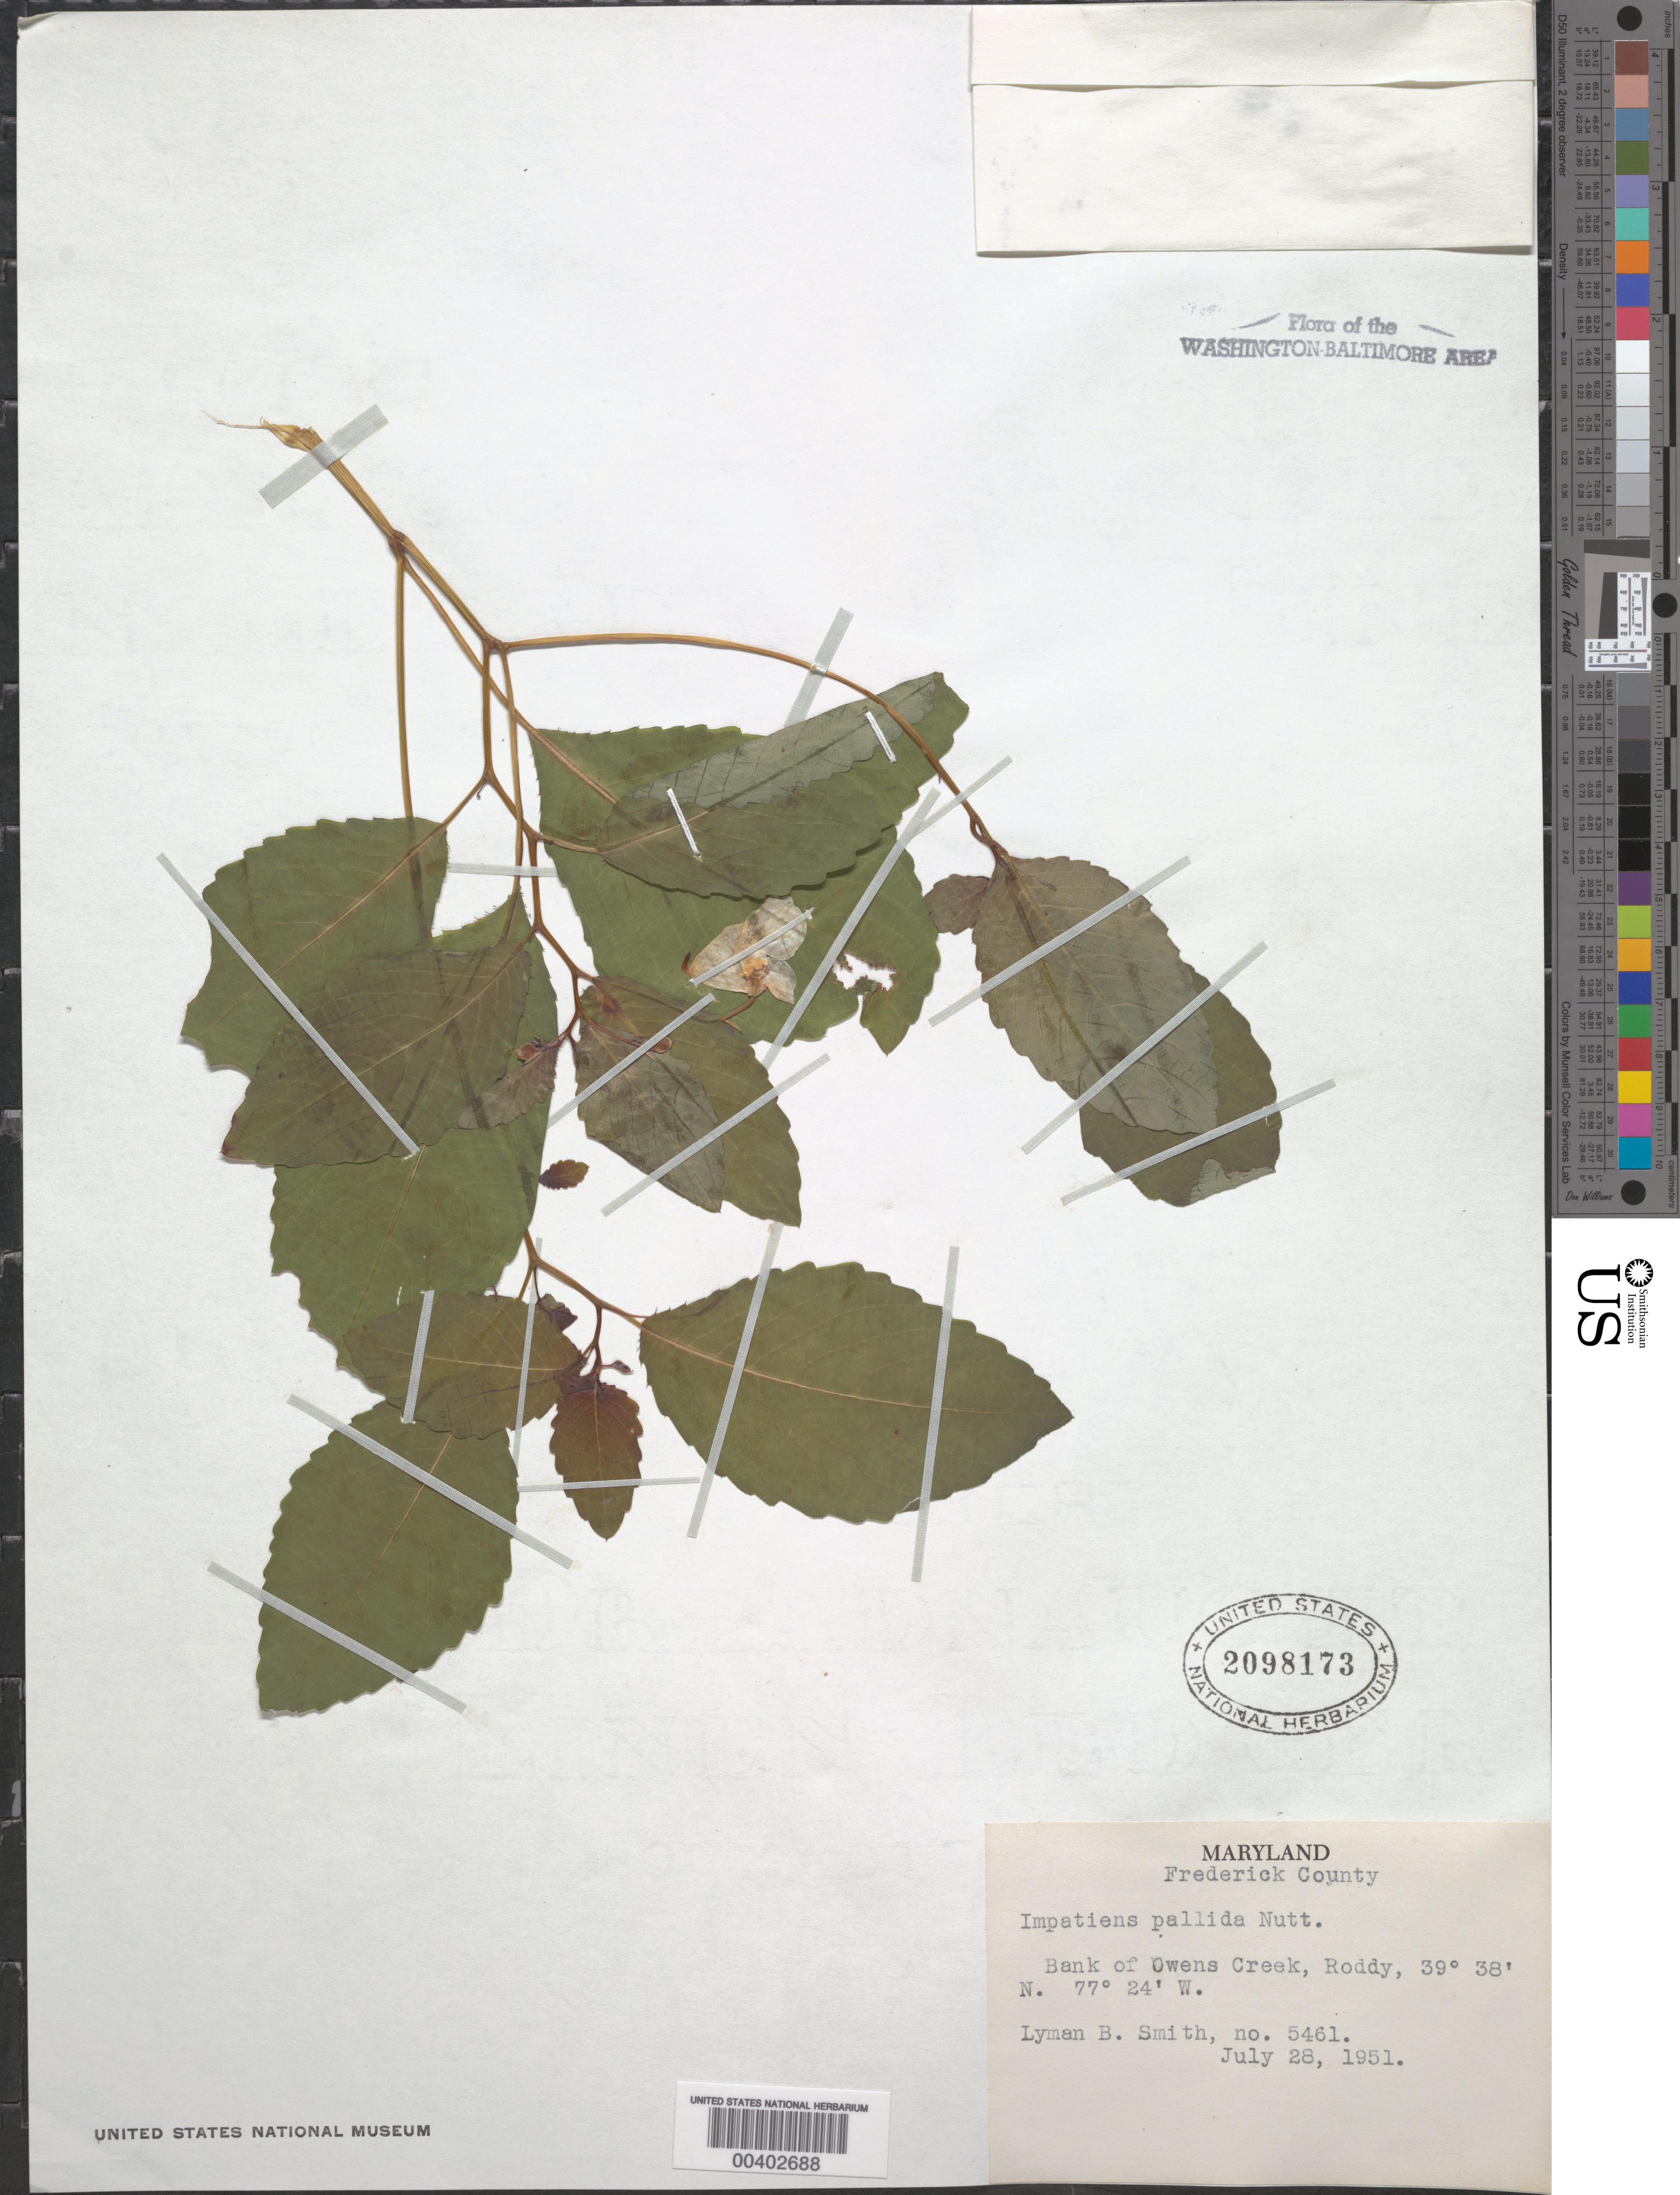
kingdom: Plantae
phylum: Tracheophyta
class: Magnoliopsida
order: Ericales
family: Balsaminaceae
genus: Impatiens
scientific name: Impatiens pallida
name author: Nutt.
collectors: L. Smith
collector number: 5461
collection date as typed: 28 Jul 1951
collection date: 1951-07-28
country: United States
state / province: Maryland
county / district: Frederick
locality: Owens Creek, Roddy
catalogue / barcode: US 2098173